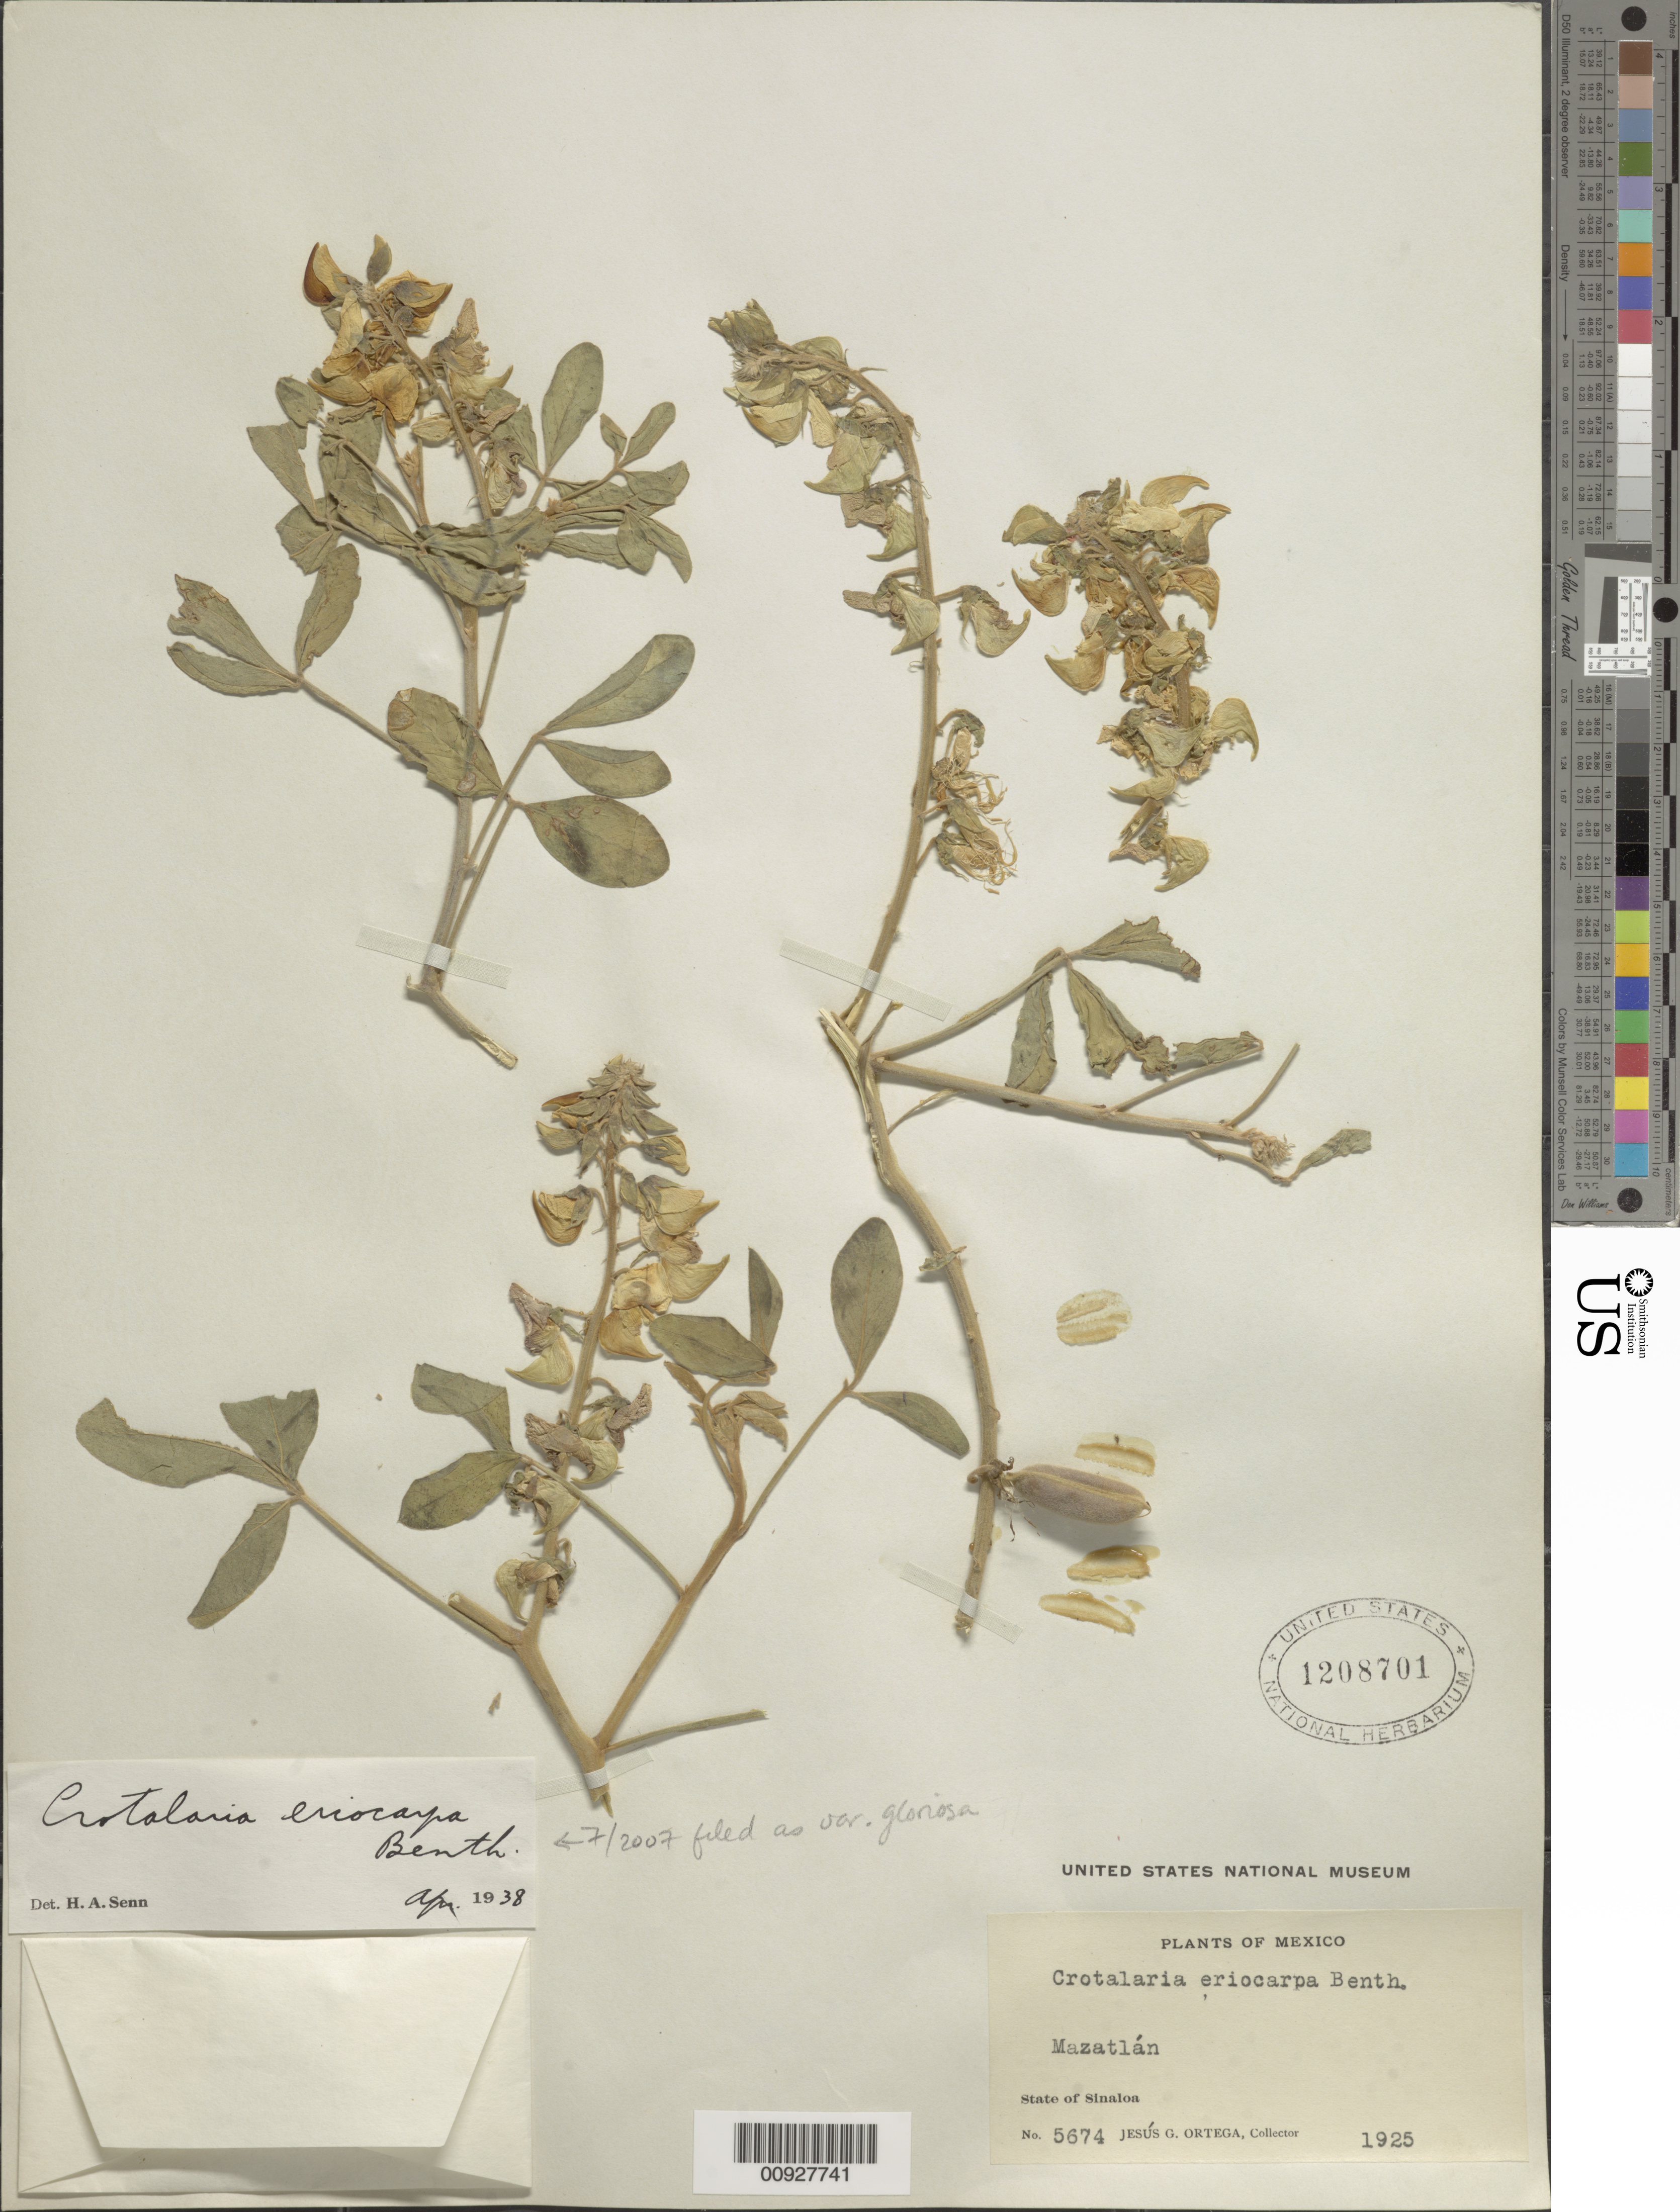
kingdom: Plantae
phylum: Tracheophyta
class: Magnoliopsida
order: Fabales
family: Fabaceae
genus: Crotalaria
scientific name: Crotalaria eriocarpa var. gloriosa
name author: Benth.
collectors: J. Ortega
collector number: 5674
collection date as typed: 1925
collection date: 1925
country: Mexico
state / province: Sinaloa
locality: Mazatlán, State of Sinaloa.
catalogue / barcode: US 1208701